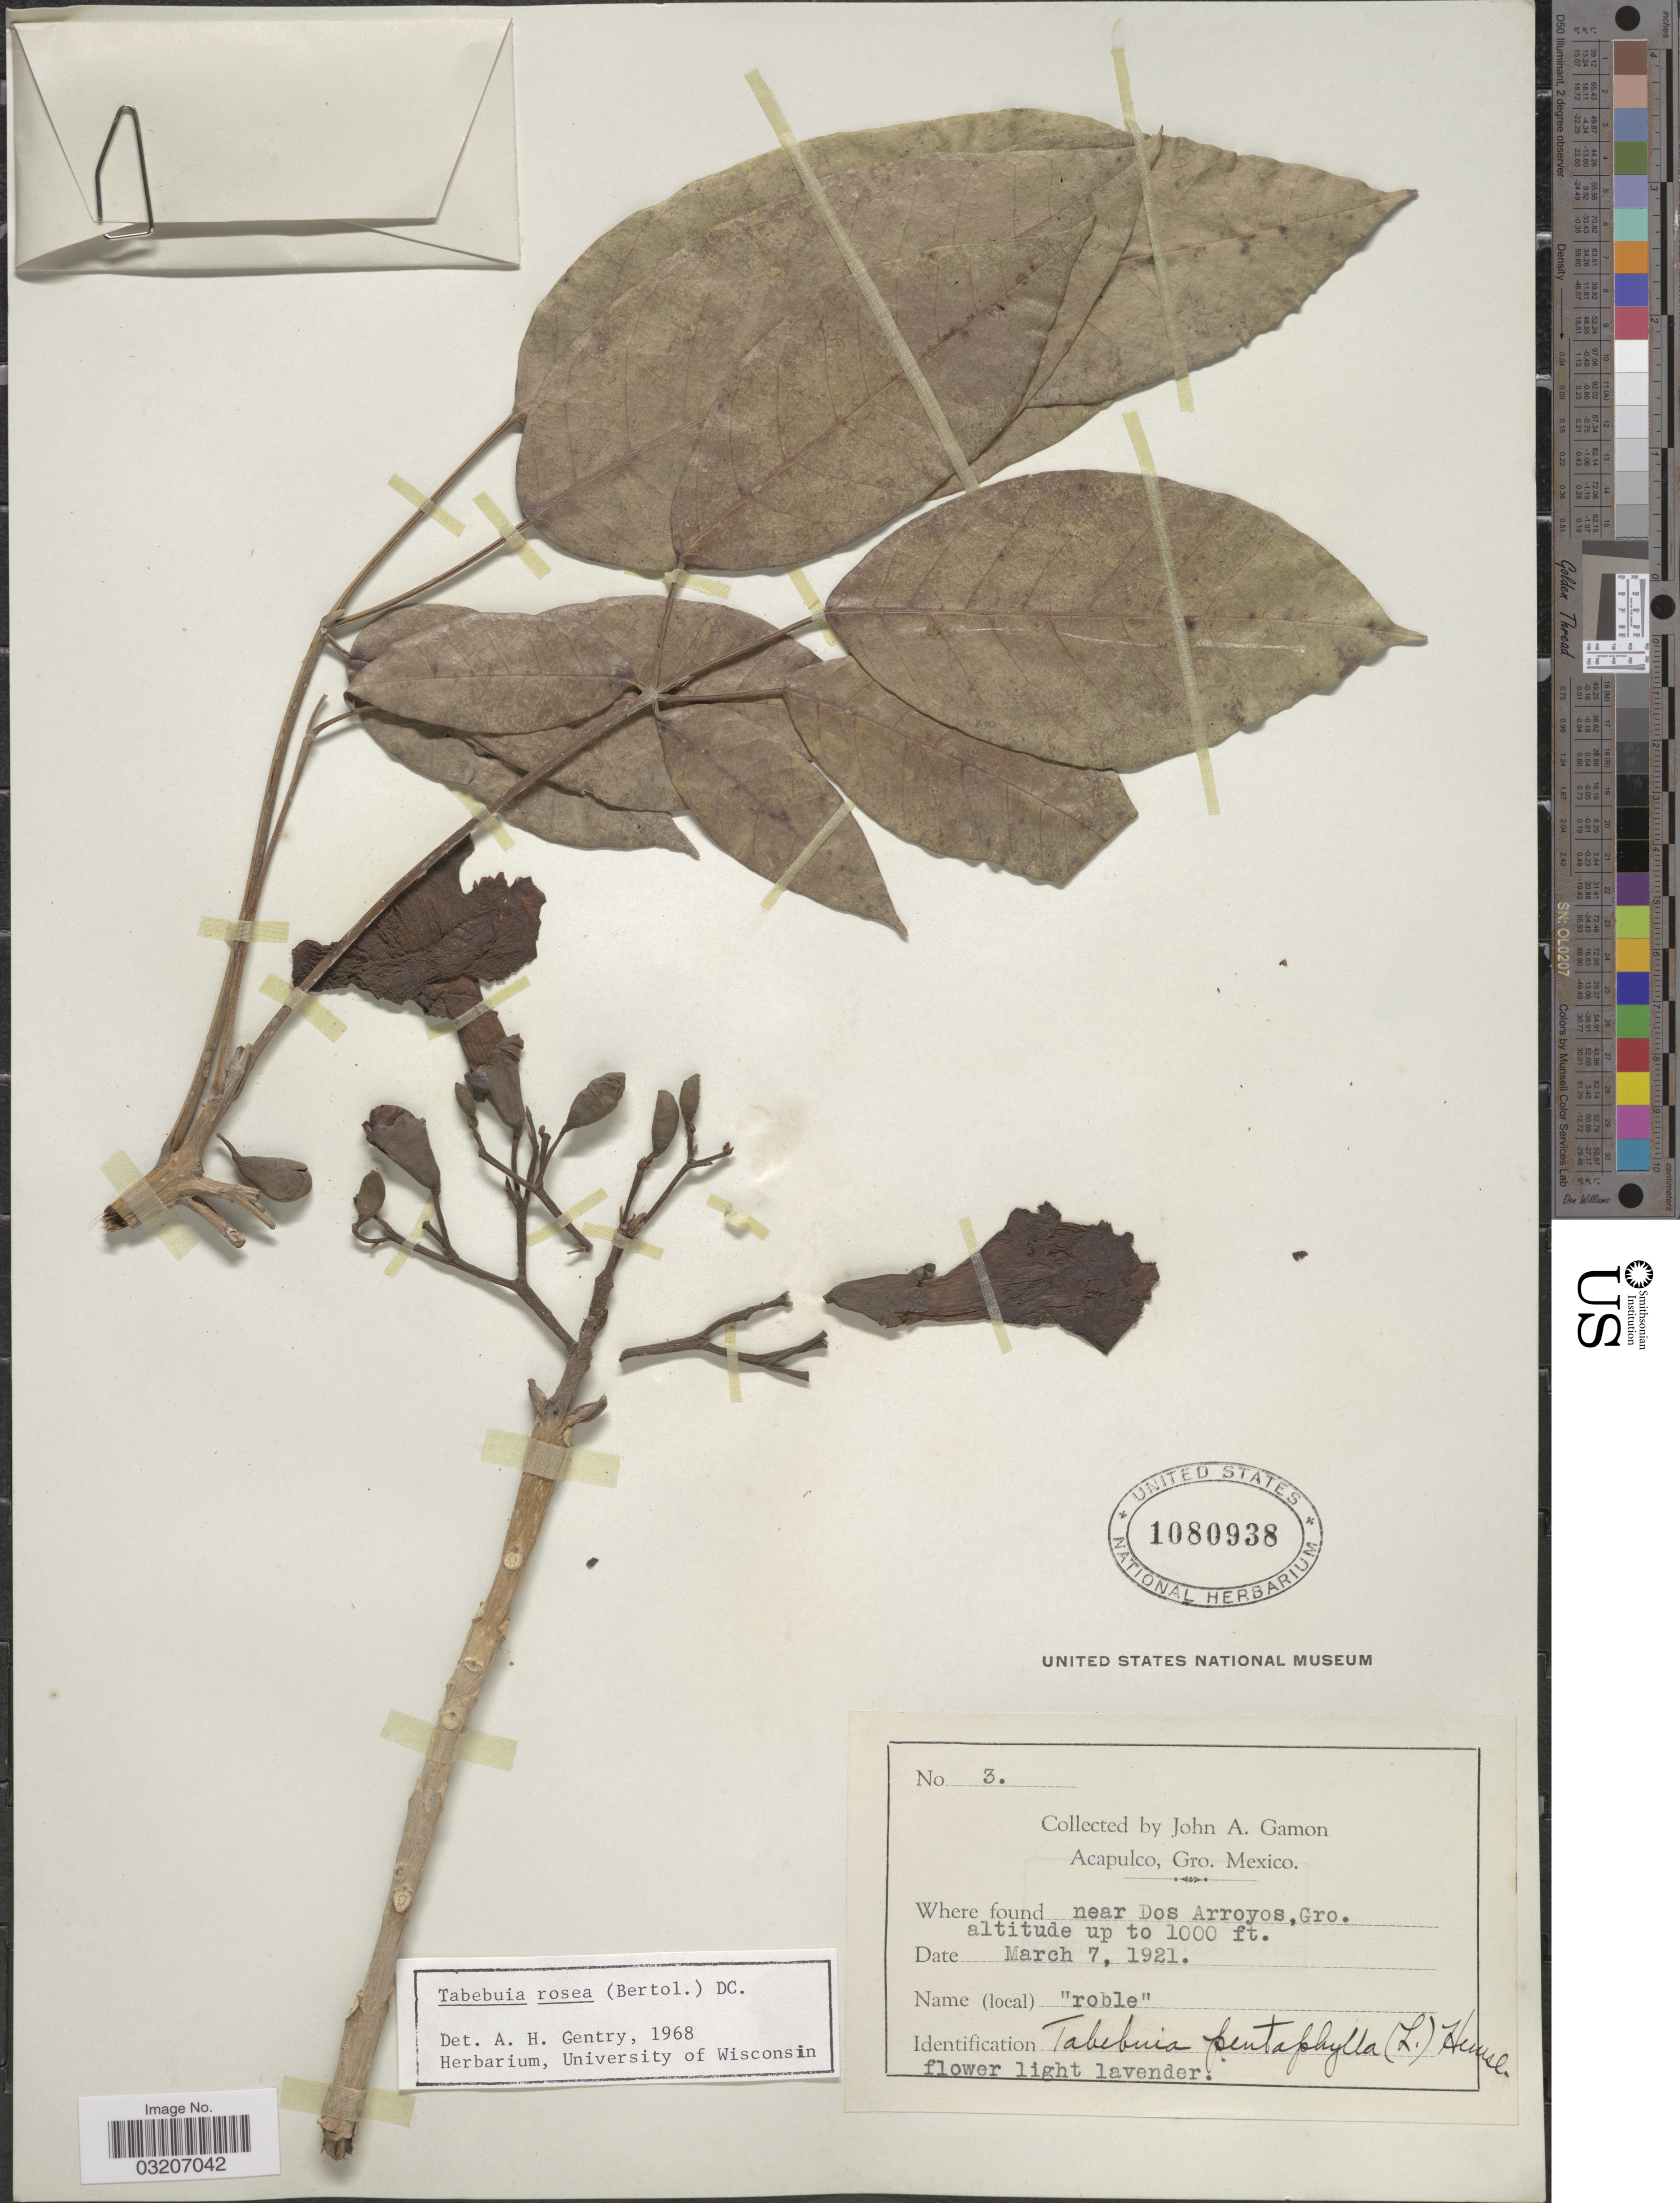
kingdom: Plantae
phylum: Tracheophyta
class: Magnoliopsida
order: Lamiales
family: Bignoniaceae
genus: Tabebuia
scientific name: Tabebuia rosea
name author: (Bertol.) DC.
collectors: J. Gamon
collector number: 3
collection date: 1921-03-07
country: Mexico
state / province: Guerrero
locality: Near Dos Arroyos, Gro.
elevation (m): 305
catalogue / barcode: US 1080938